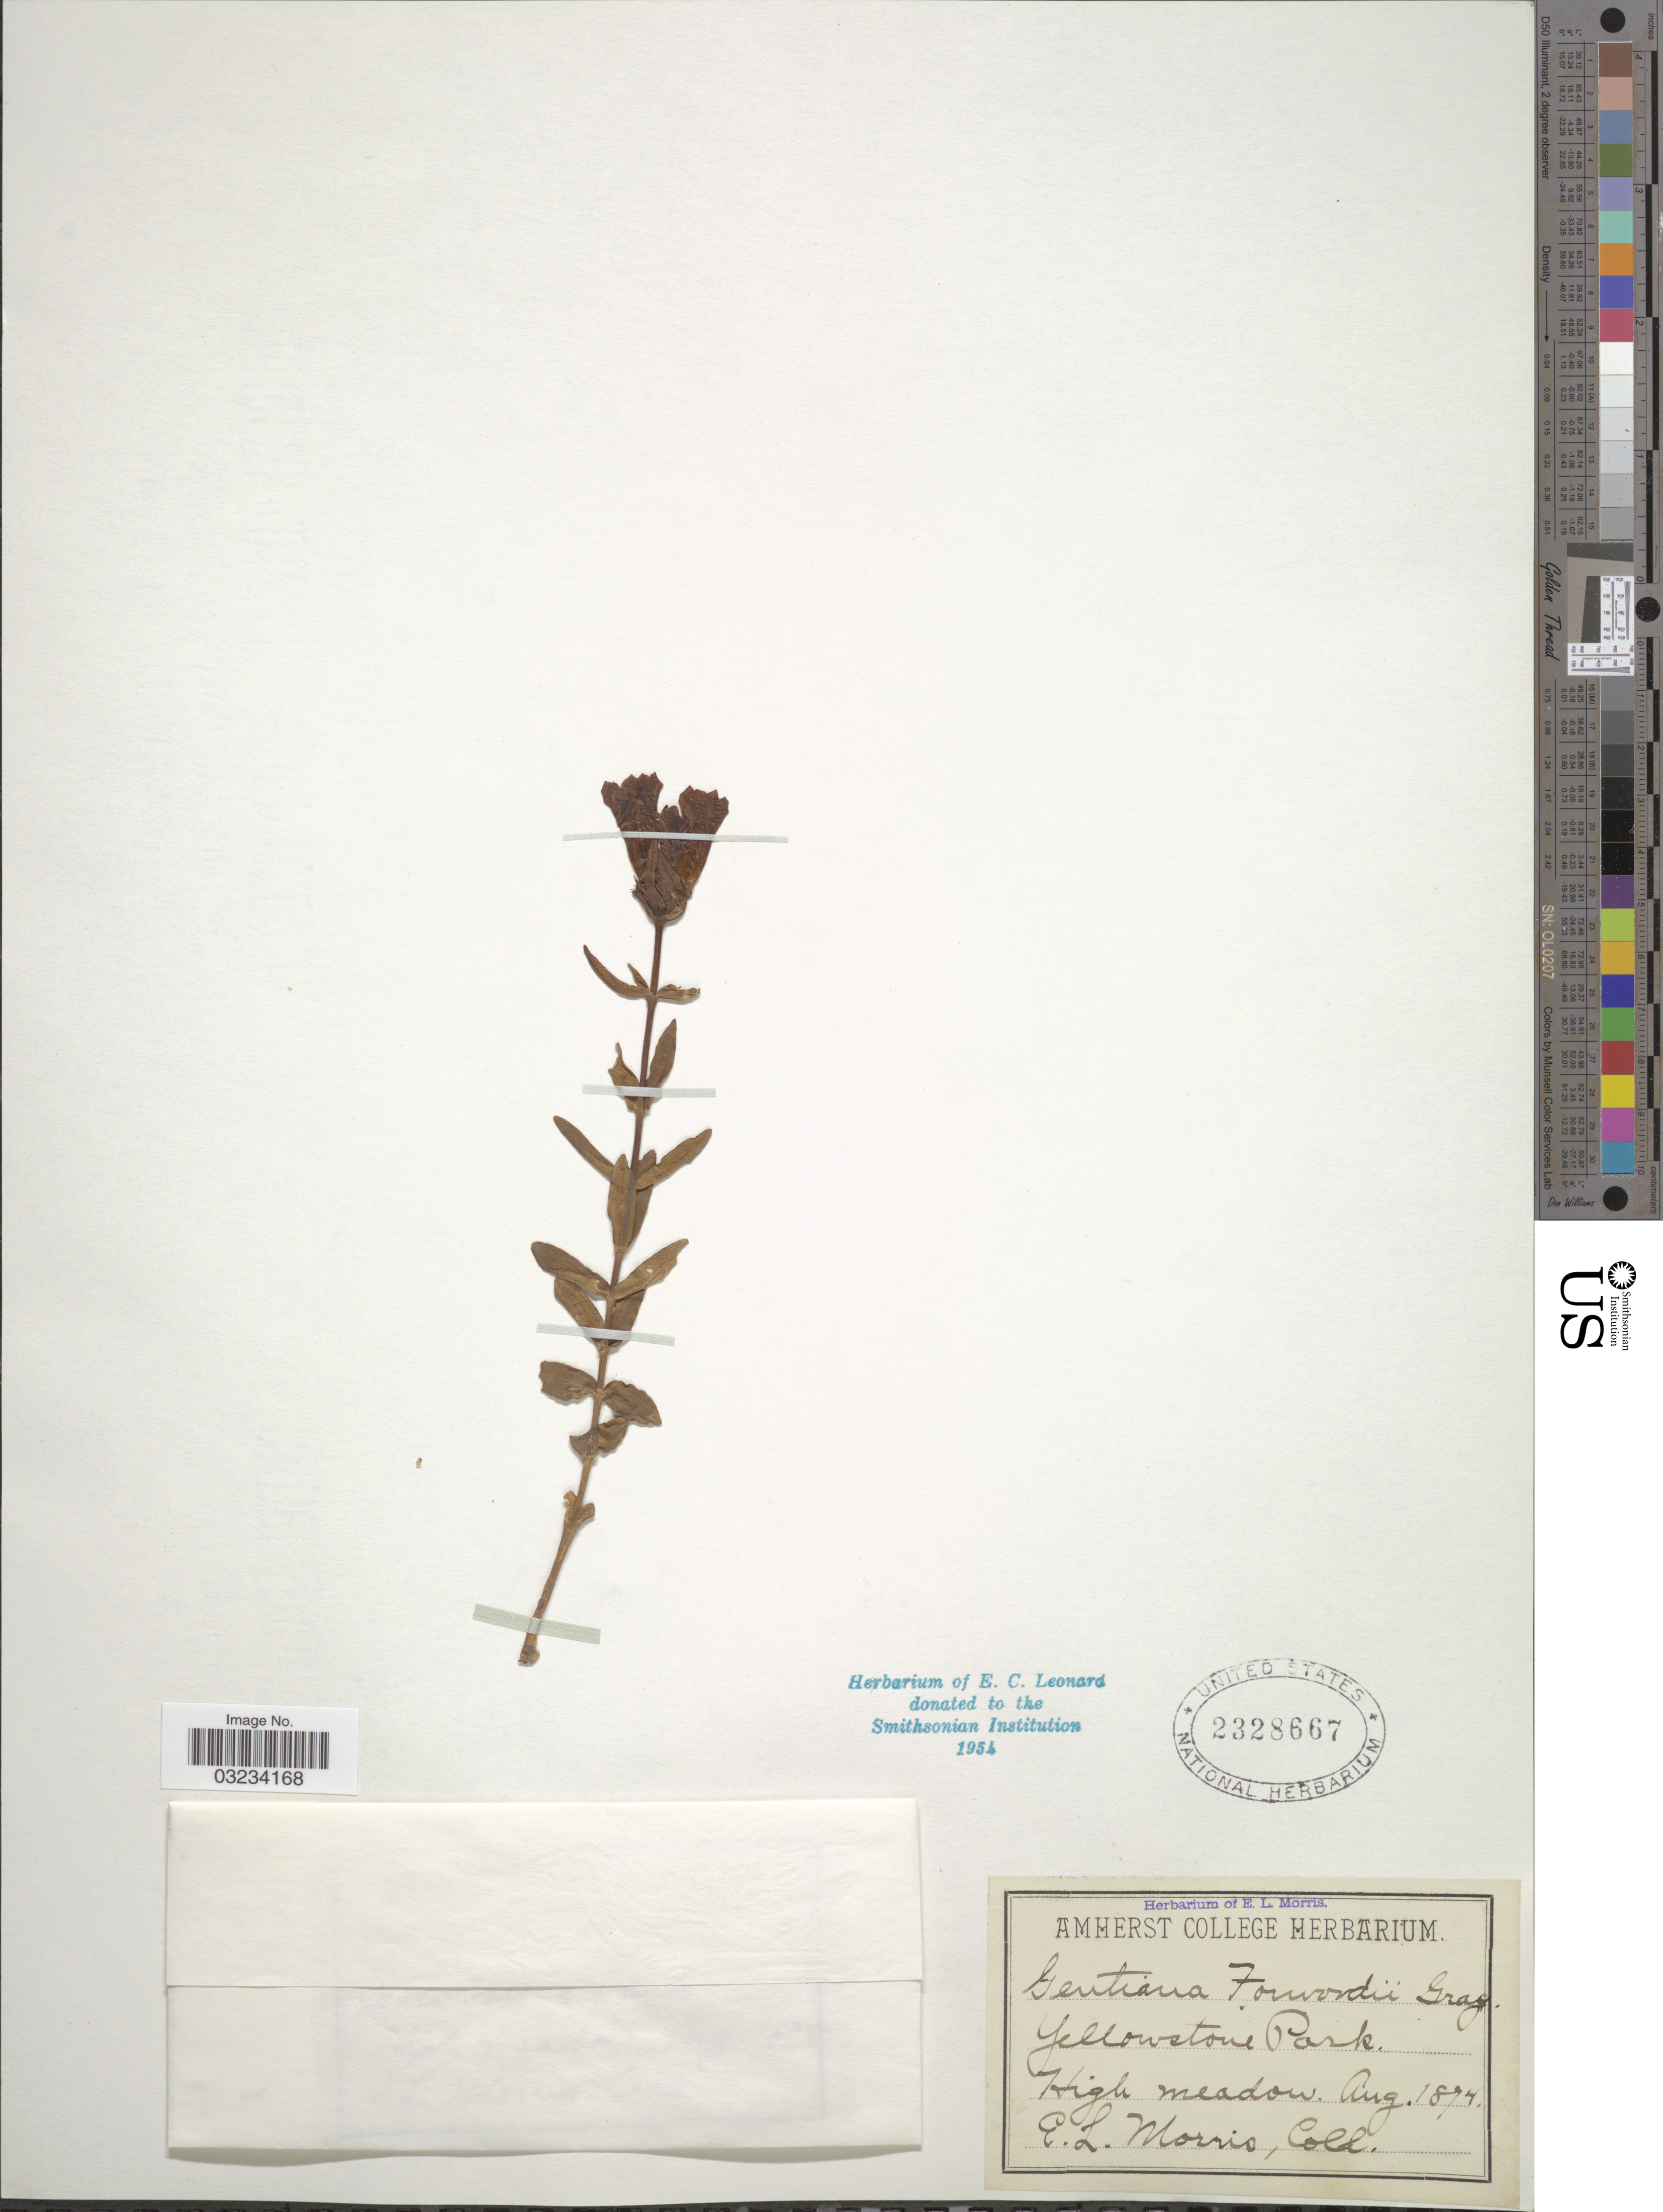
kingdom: Plantae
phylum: Tracheophyta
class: Magnoliopsida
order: Gentianales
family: Gentianaceae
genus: Gentiana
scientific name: Gentiana forwoodii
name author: A. Gray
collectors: E. Morris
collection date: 1874-08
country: United States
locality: Yellowstone Park.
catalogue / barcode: US 2328667